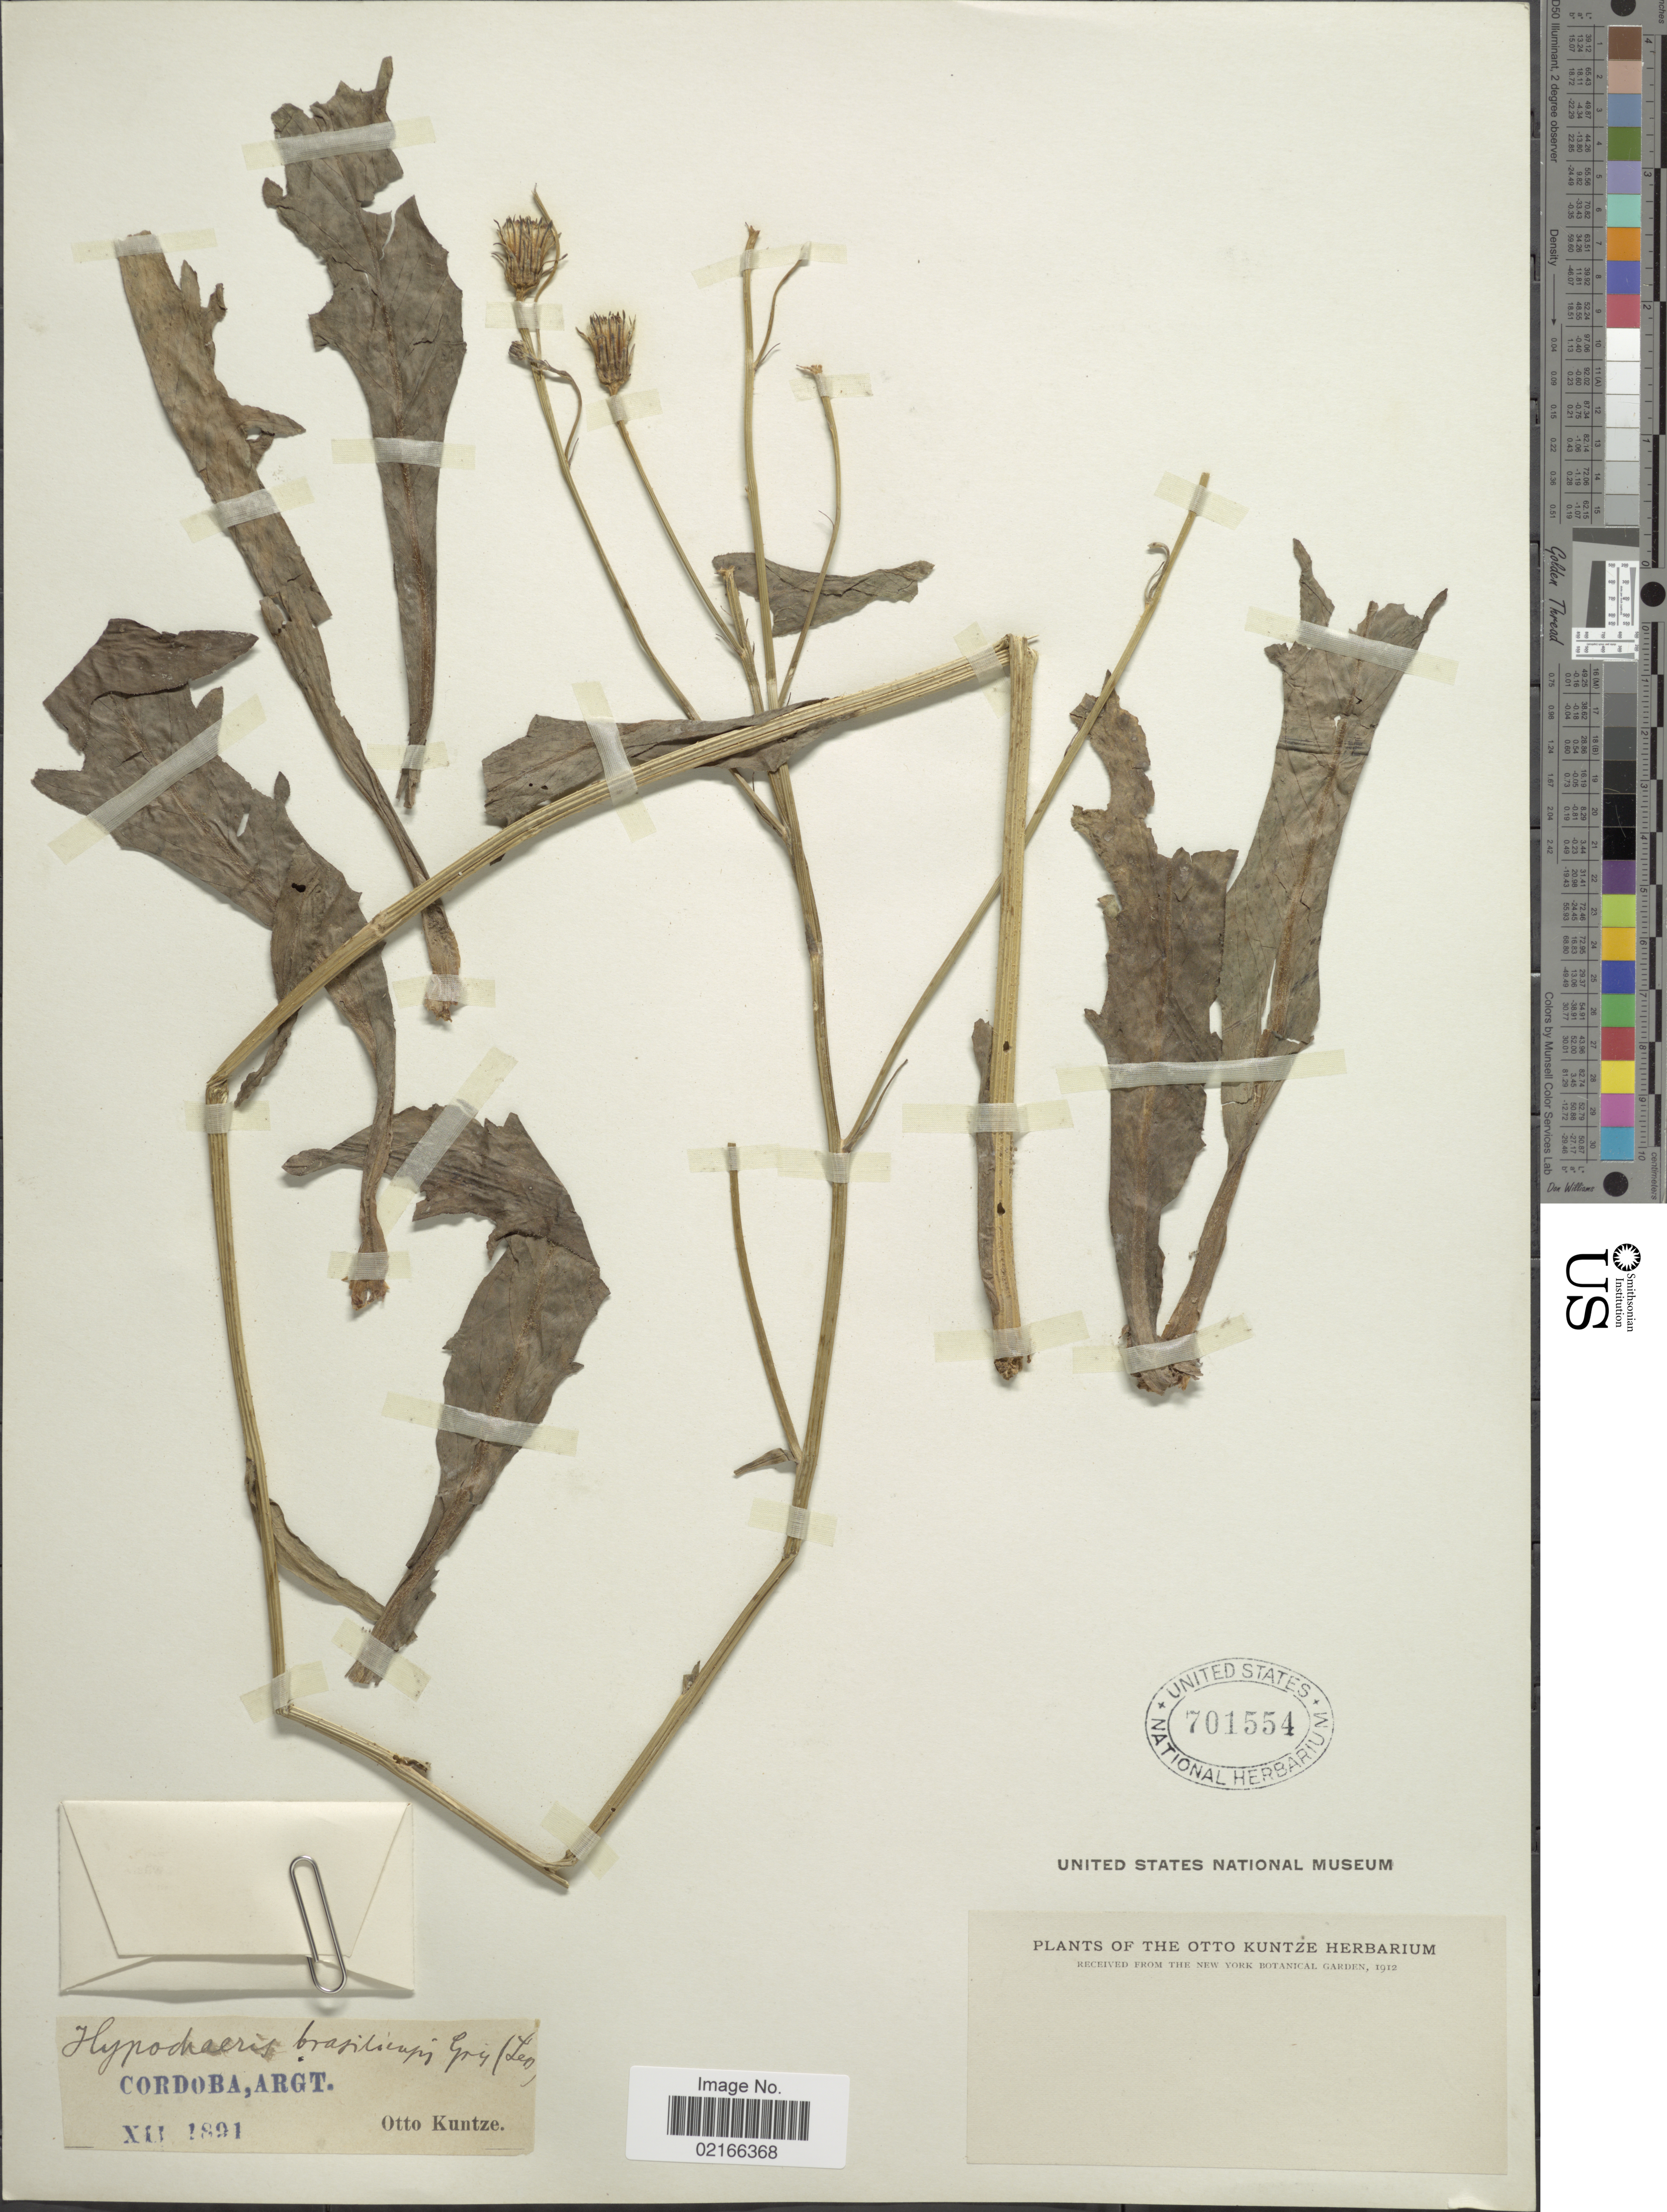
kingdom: Plantae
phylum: Tracheophyta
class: Magnoliopsida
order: Asterales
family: Asteraceae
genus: Hypochaeris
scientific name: Hypochaeris brasiliensis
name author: (Less.) Griseb.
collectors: C.E.O. Kuntze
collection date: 1891-12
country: Argentina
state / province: Cordoba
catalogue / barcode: US 701554